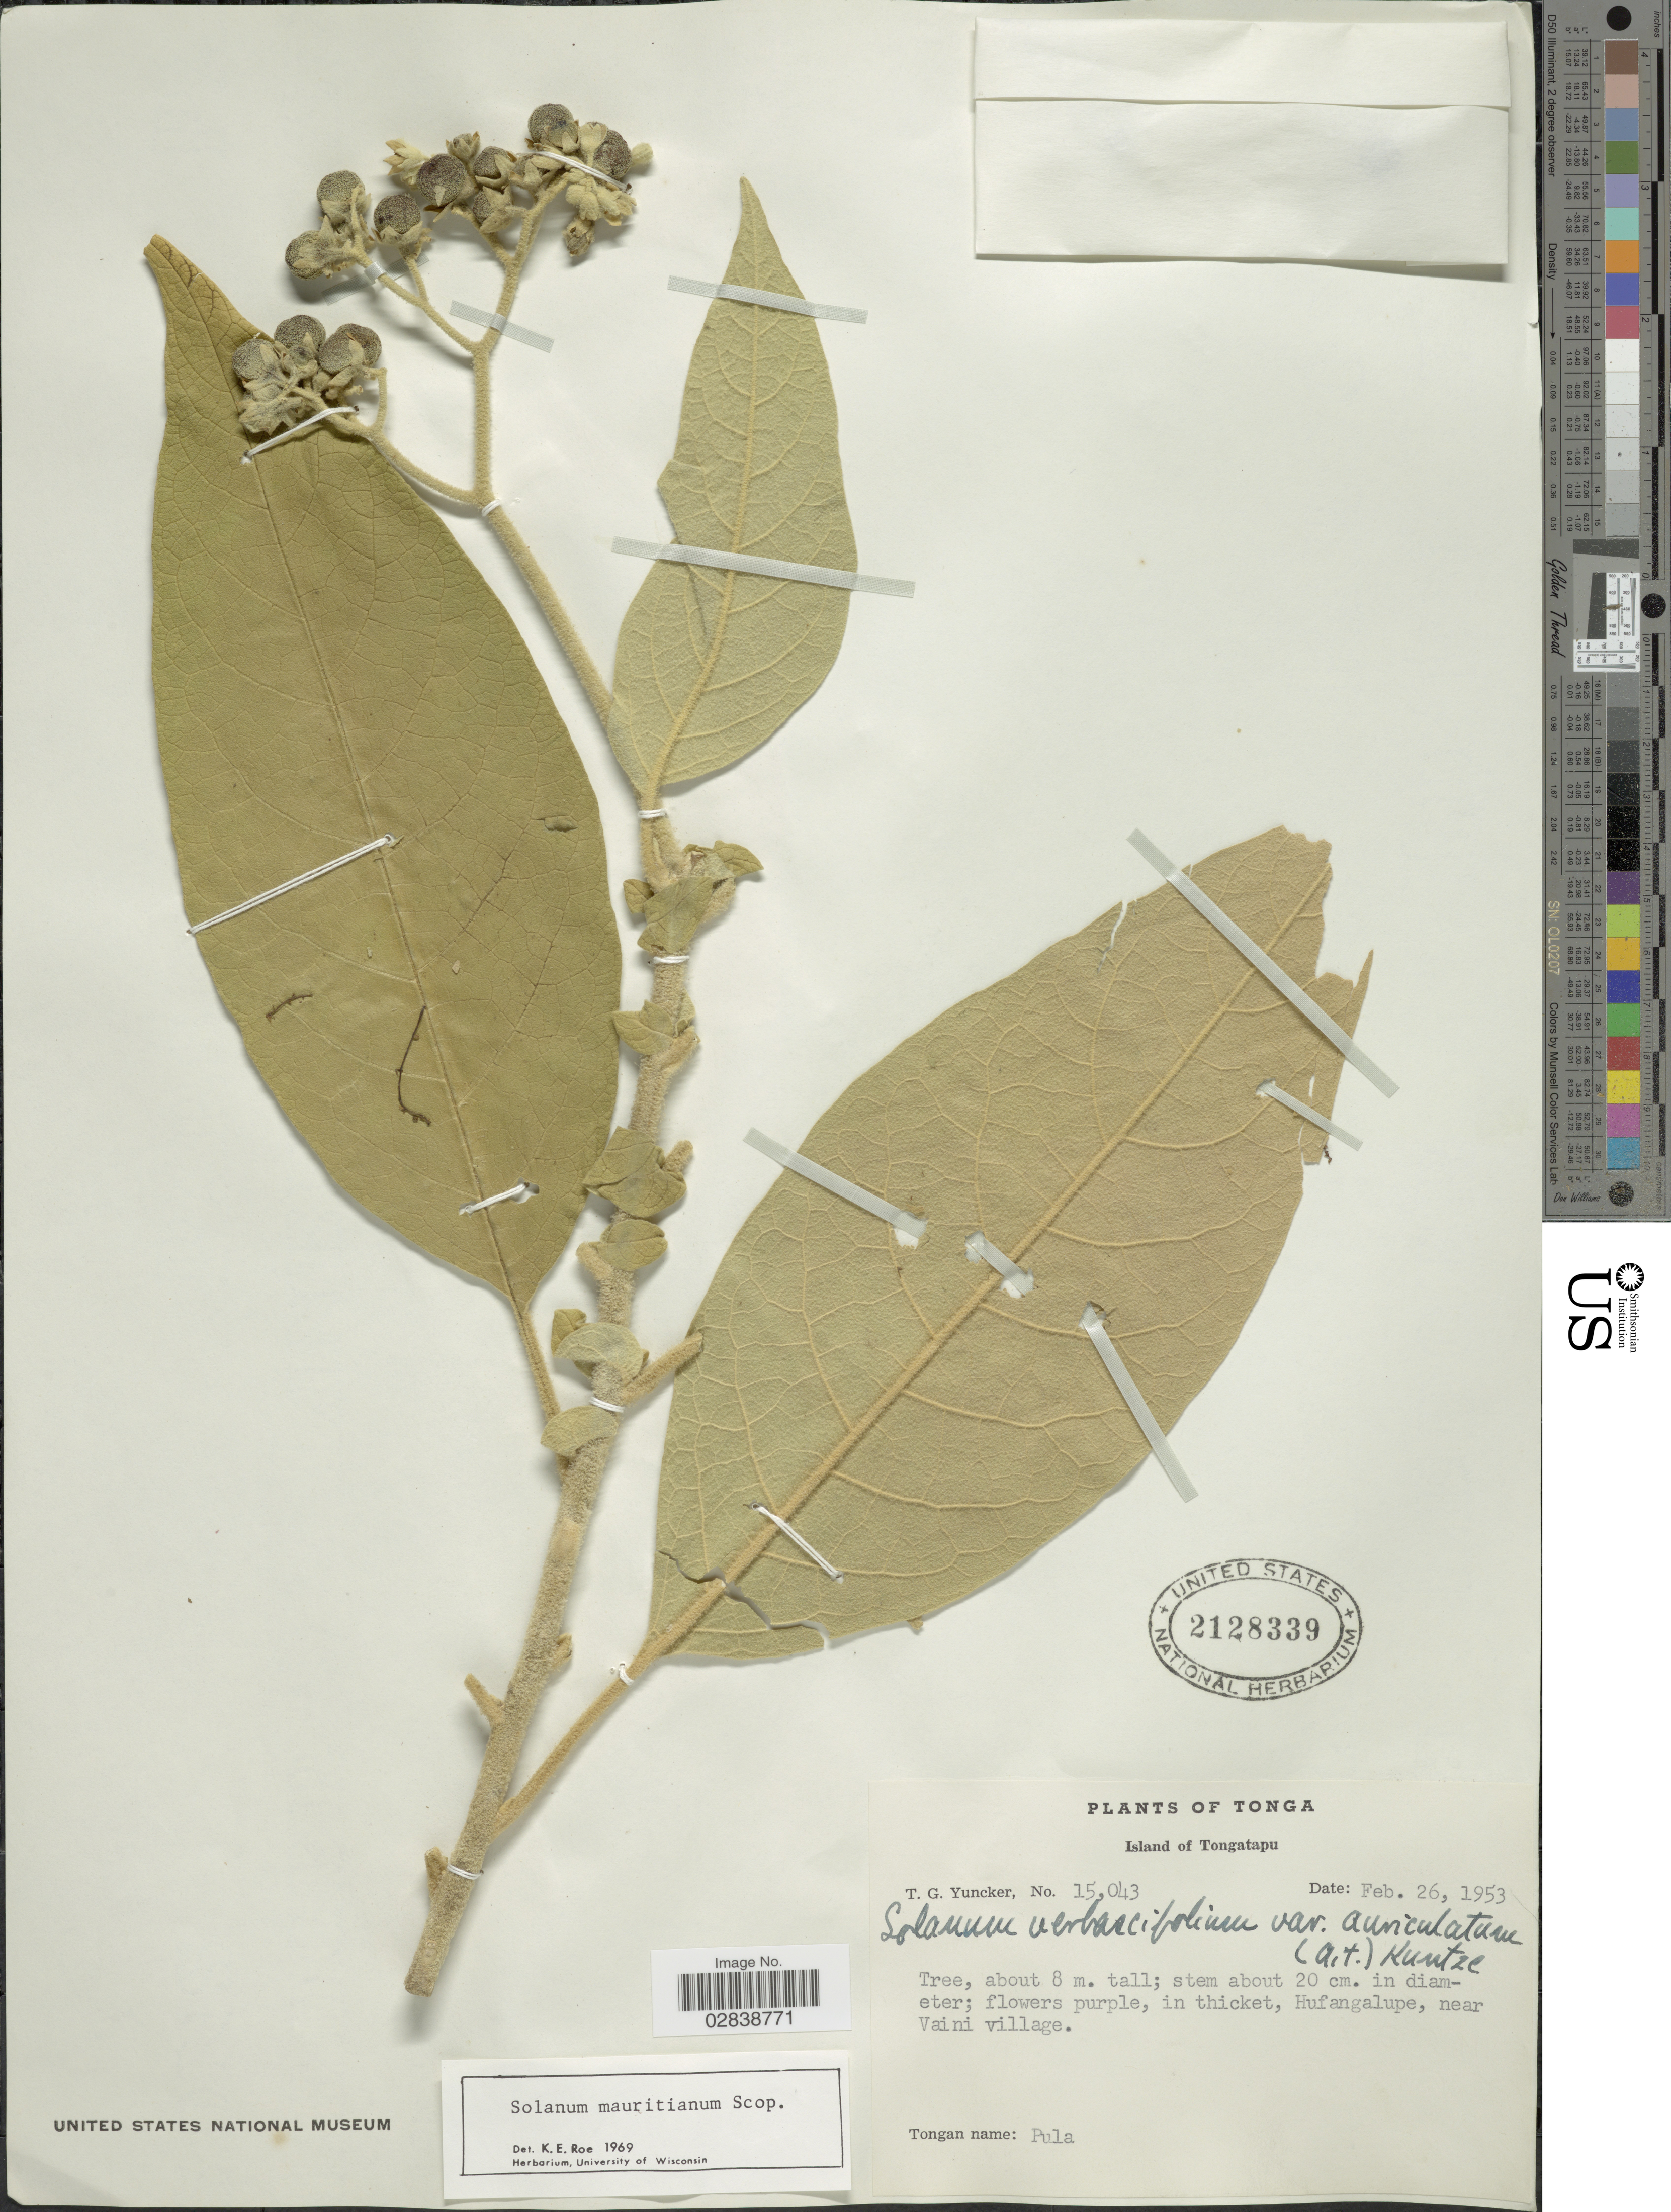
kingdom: Plantae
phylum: Tracheophyta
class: Magnoliopsida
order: Solanales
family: Solanaceae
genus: Solanum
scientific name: Solanum mauritianum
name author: Scop.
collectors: T. G. Yuncker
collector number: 15043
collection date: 1953-02-26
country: Tonga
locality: Island of Tongatapu. Hufangalupe, near Vaini village.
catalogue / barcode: US 2128339